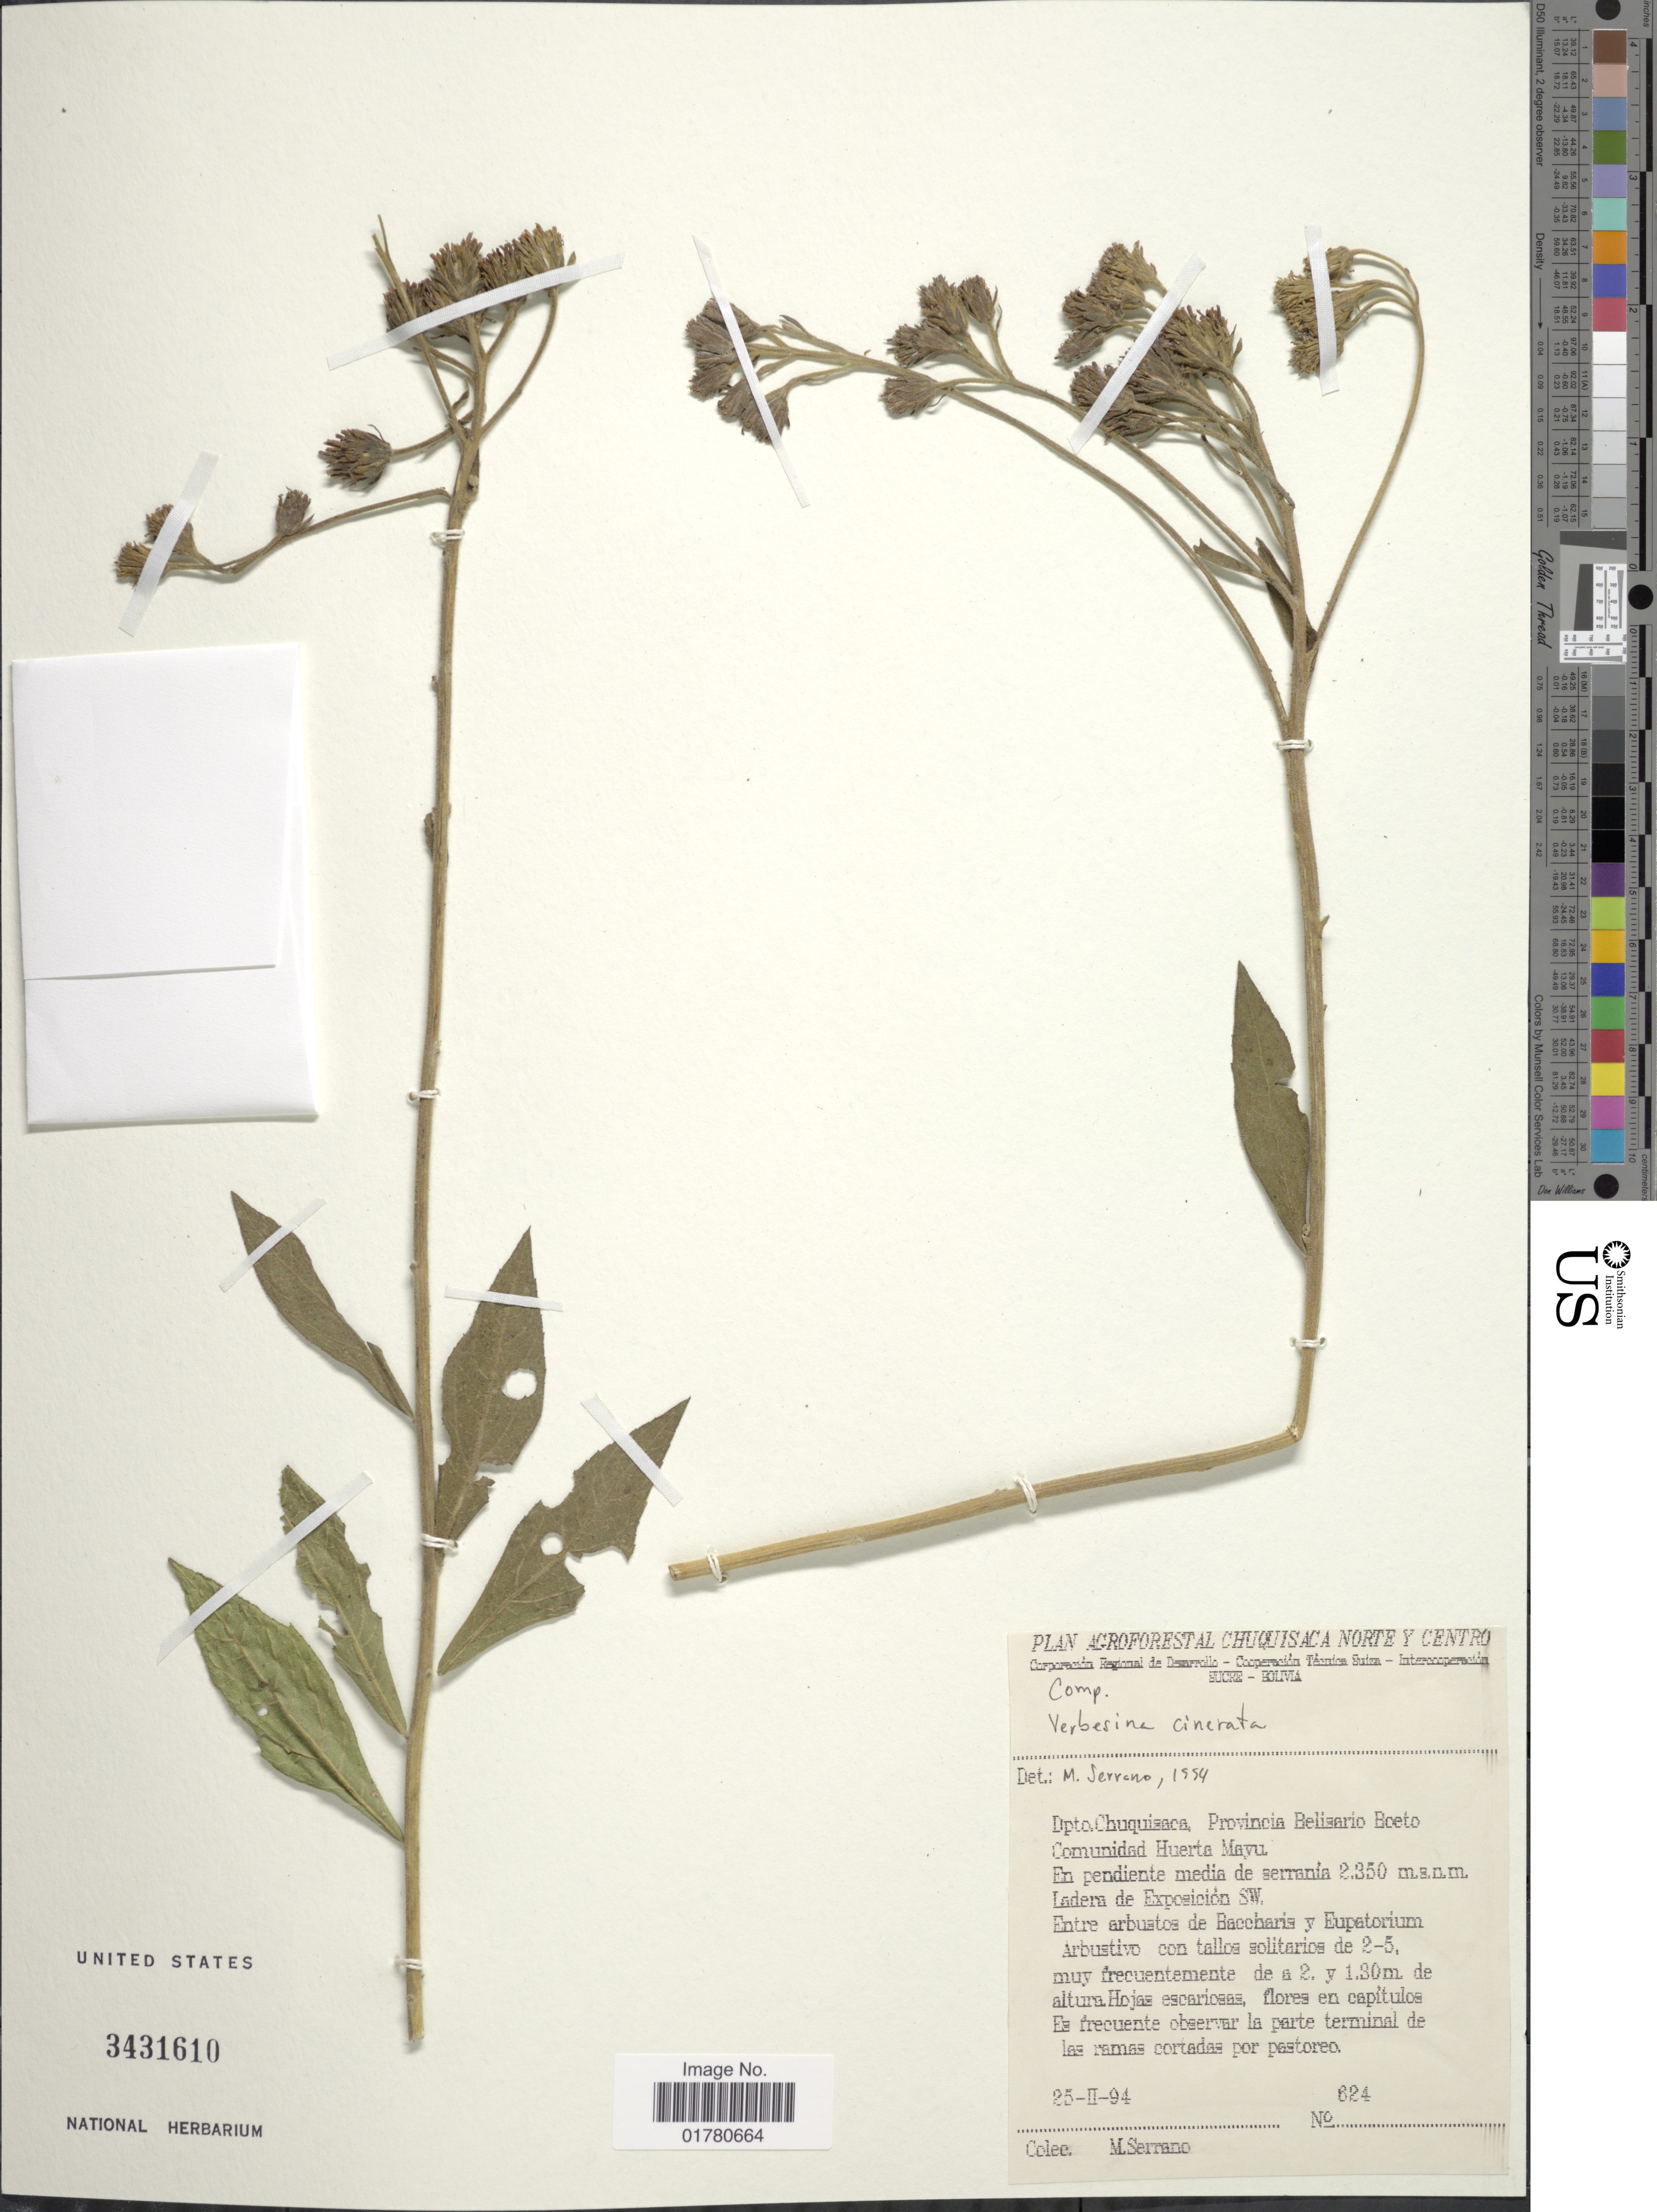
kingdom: Plantae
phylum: Tracheophyta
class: Magnoliopsida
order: Asterales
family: Asteraceae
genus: Verbesina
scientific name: Verbesina cinerea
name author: Rusby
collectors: M. Serrano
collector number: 624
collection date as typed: Transcribed d/m/y: 25/2/94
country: Bolivia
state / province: Chuquisaca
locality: Dpto Chuquisaca, Provincia Belisario Boeto Comunidad Huerta Mayu, En pendiente media de serranía, ladera e Exposición SW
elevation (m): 2350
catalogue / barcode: US 3431610